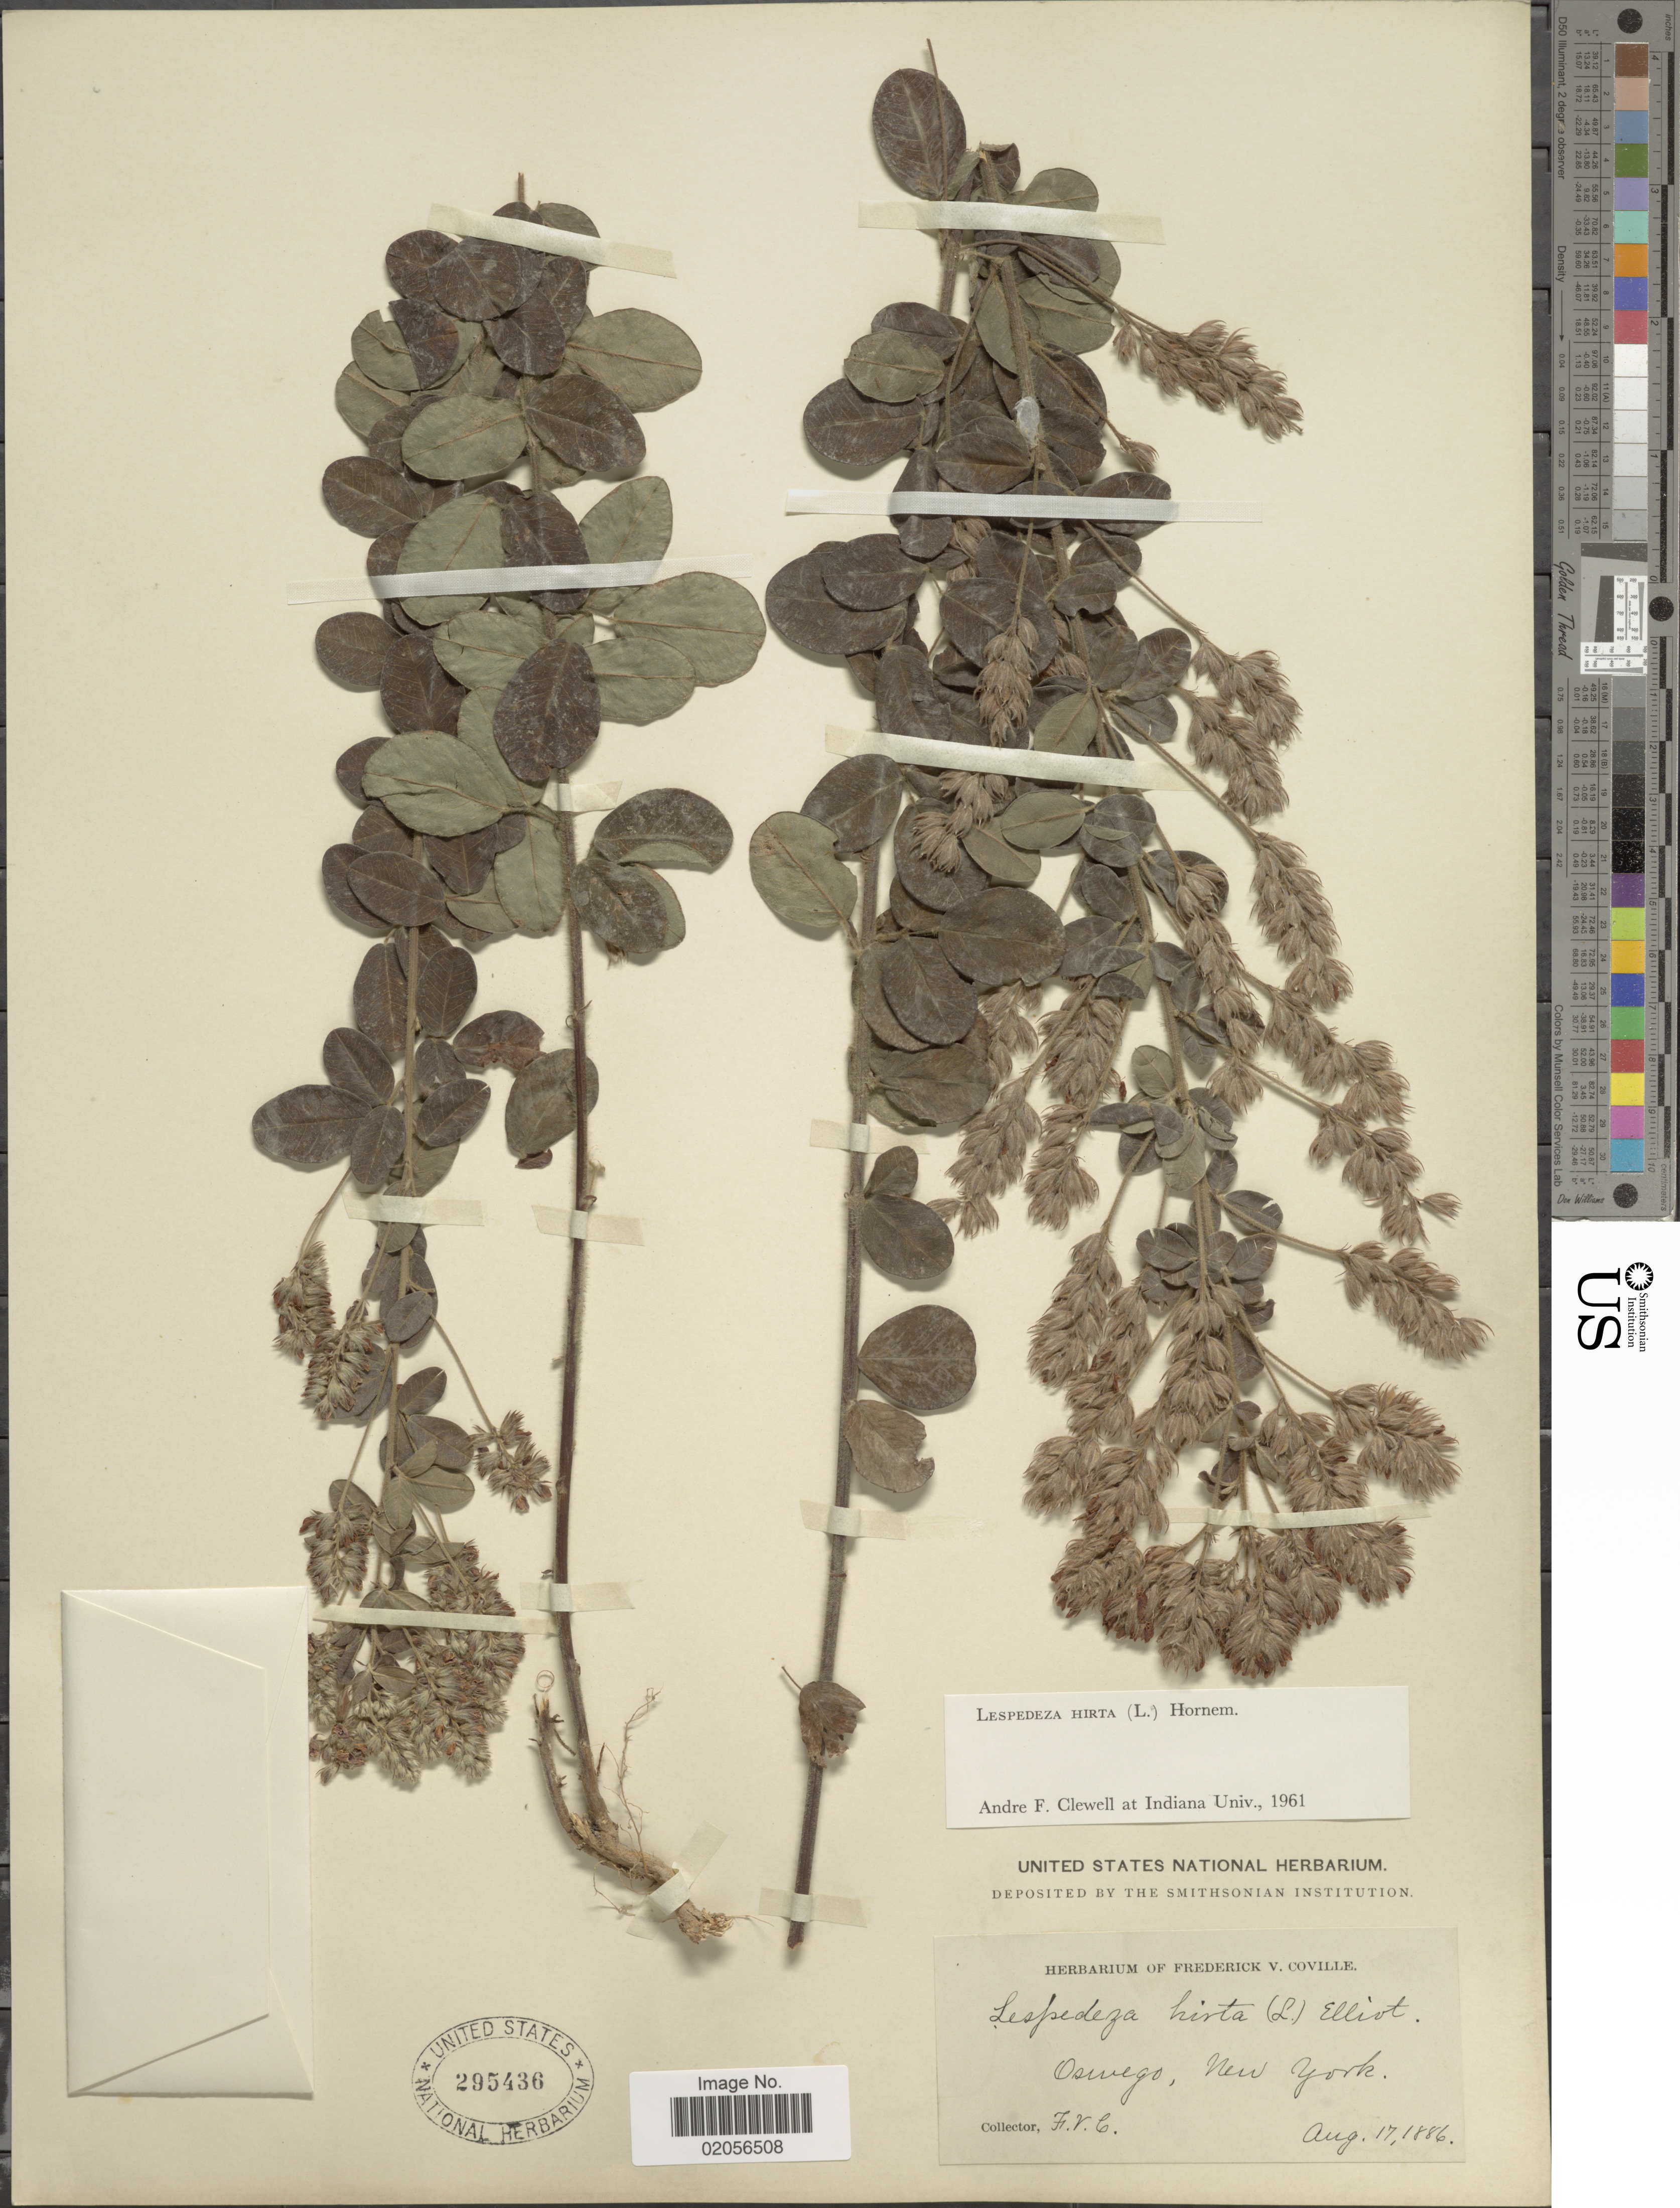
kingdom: Plantae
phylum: Tracheophyta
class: Magnoliopsida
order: Fabales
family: Fabaceae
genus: Lespedeza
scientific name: Lespedeza hirta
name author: (L.) Hornem.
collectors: F. V. Coville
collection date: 1886-08-17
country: United States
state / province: New York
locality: Oswego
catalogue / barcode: US 295436